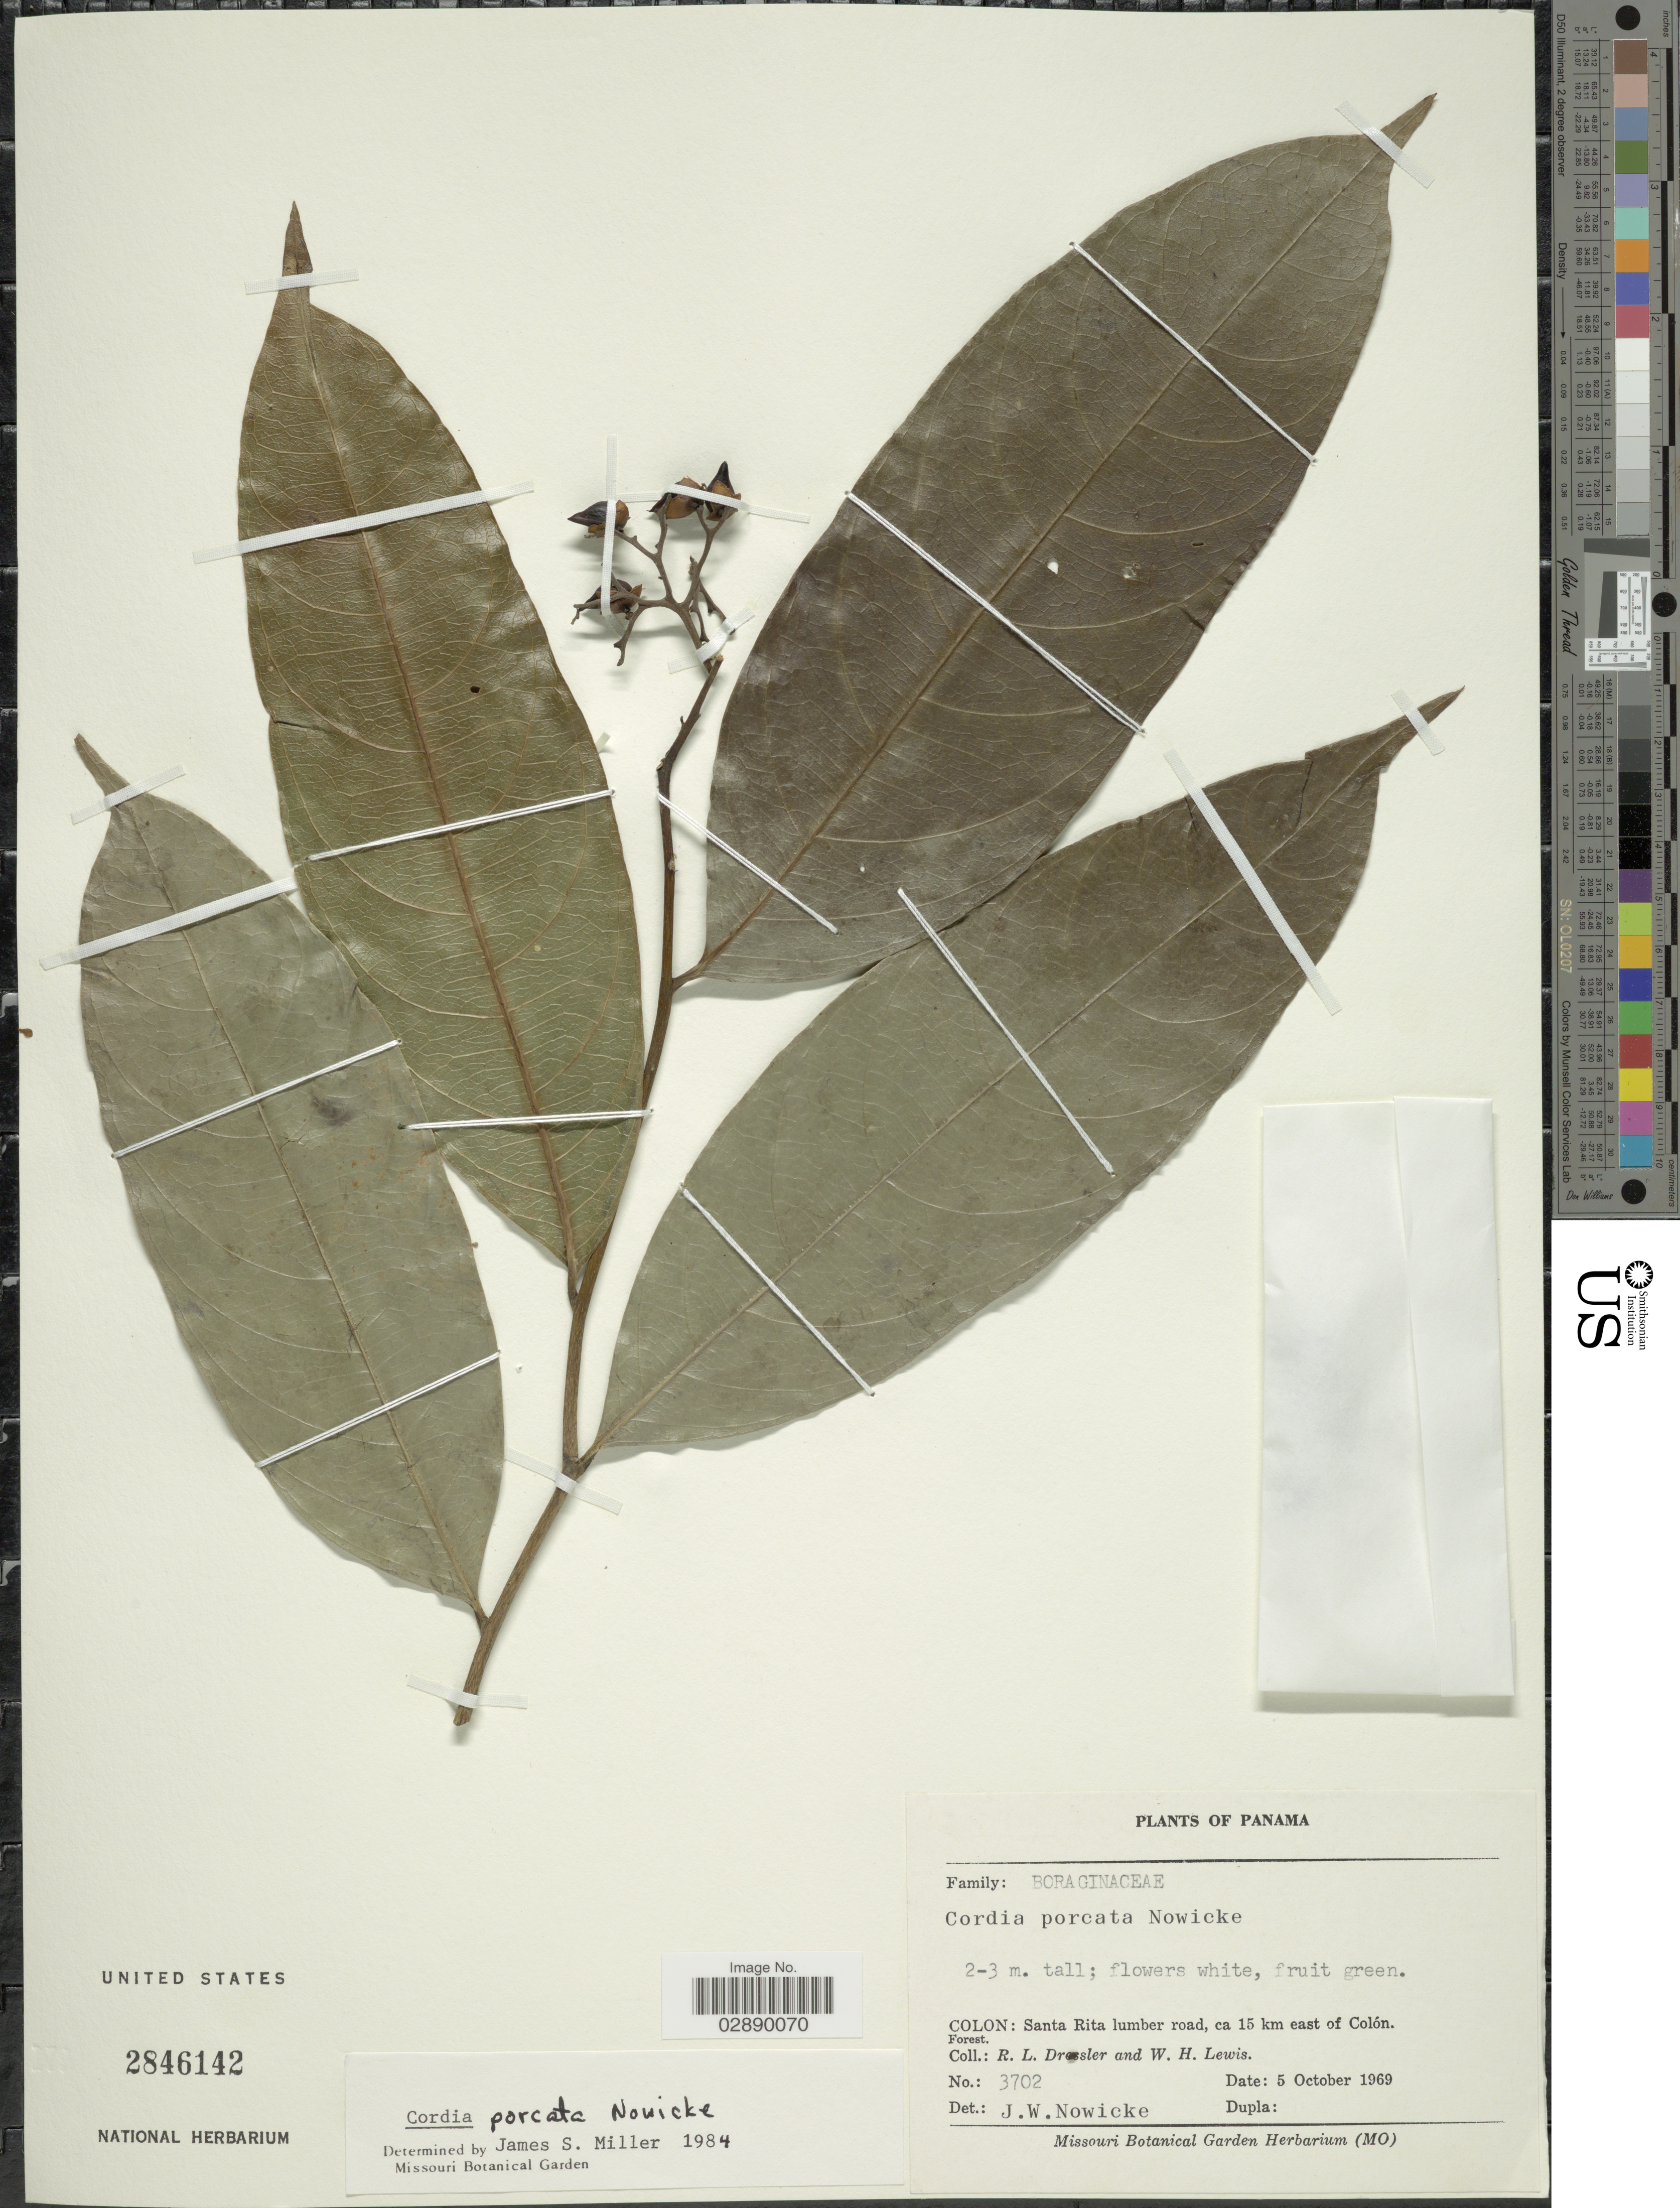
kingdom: Plantae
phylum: Tracheophyta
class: Magnoliopsida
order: Boraginales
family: Cordiaceae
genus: Cordia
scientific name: Cordia porcata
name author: Nowicke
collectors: R. Dressler & W. H. Lewis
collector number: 3702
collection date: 1969-10-05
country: Panama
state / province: Colón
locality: Santa Rita lumber road, ca 15 km east of Colón.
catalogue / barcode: US 2846142